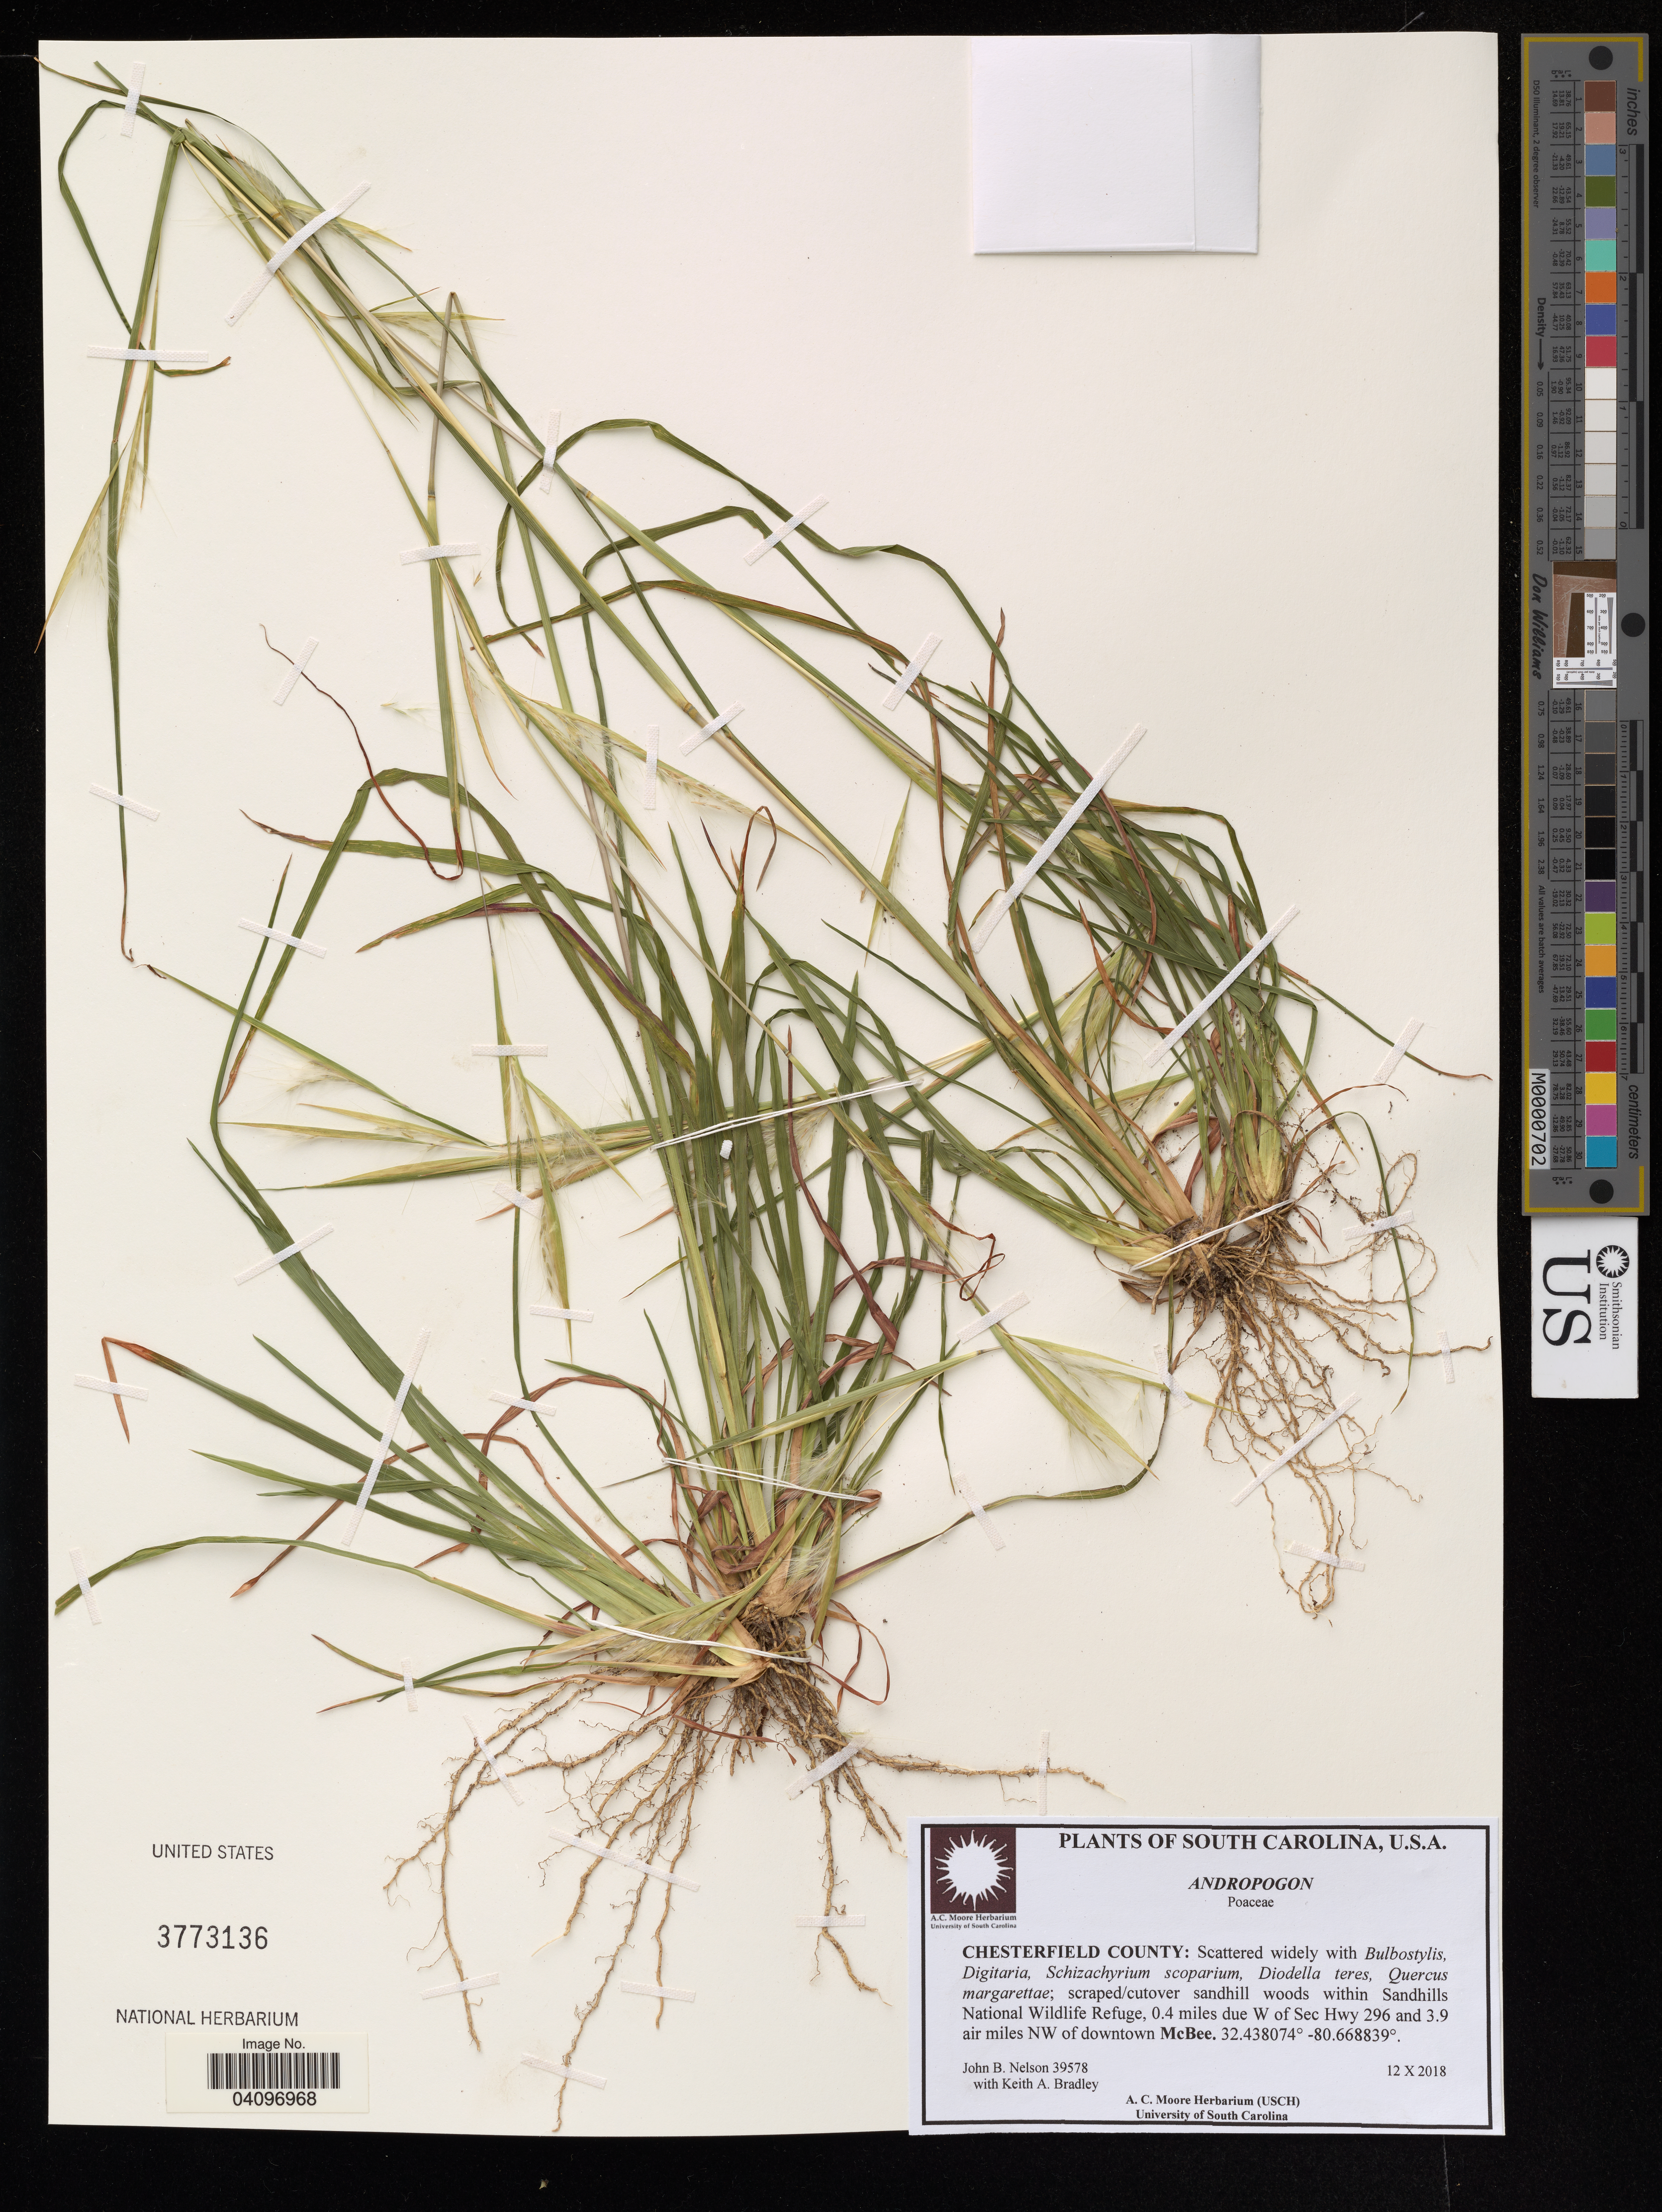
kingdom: Plantae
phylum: Tracheophyta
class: Liliopsida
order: Poales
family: Poaceae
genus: Andropogon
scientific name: Andropogon sp.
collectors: J. Nelson & K. Bradley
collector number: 39578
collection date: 2018-10-12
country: United States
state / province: South Carolina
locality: Chesterfield County. Within Sandhills National Wildlife Refuge, 0.4 miles due W of Sec Hwy 296 and 3.9 air miles NW of downtown McBee.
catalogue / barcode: US 3773136